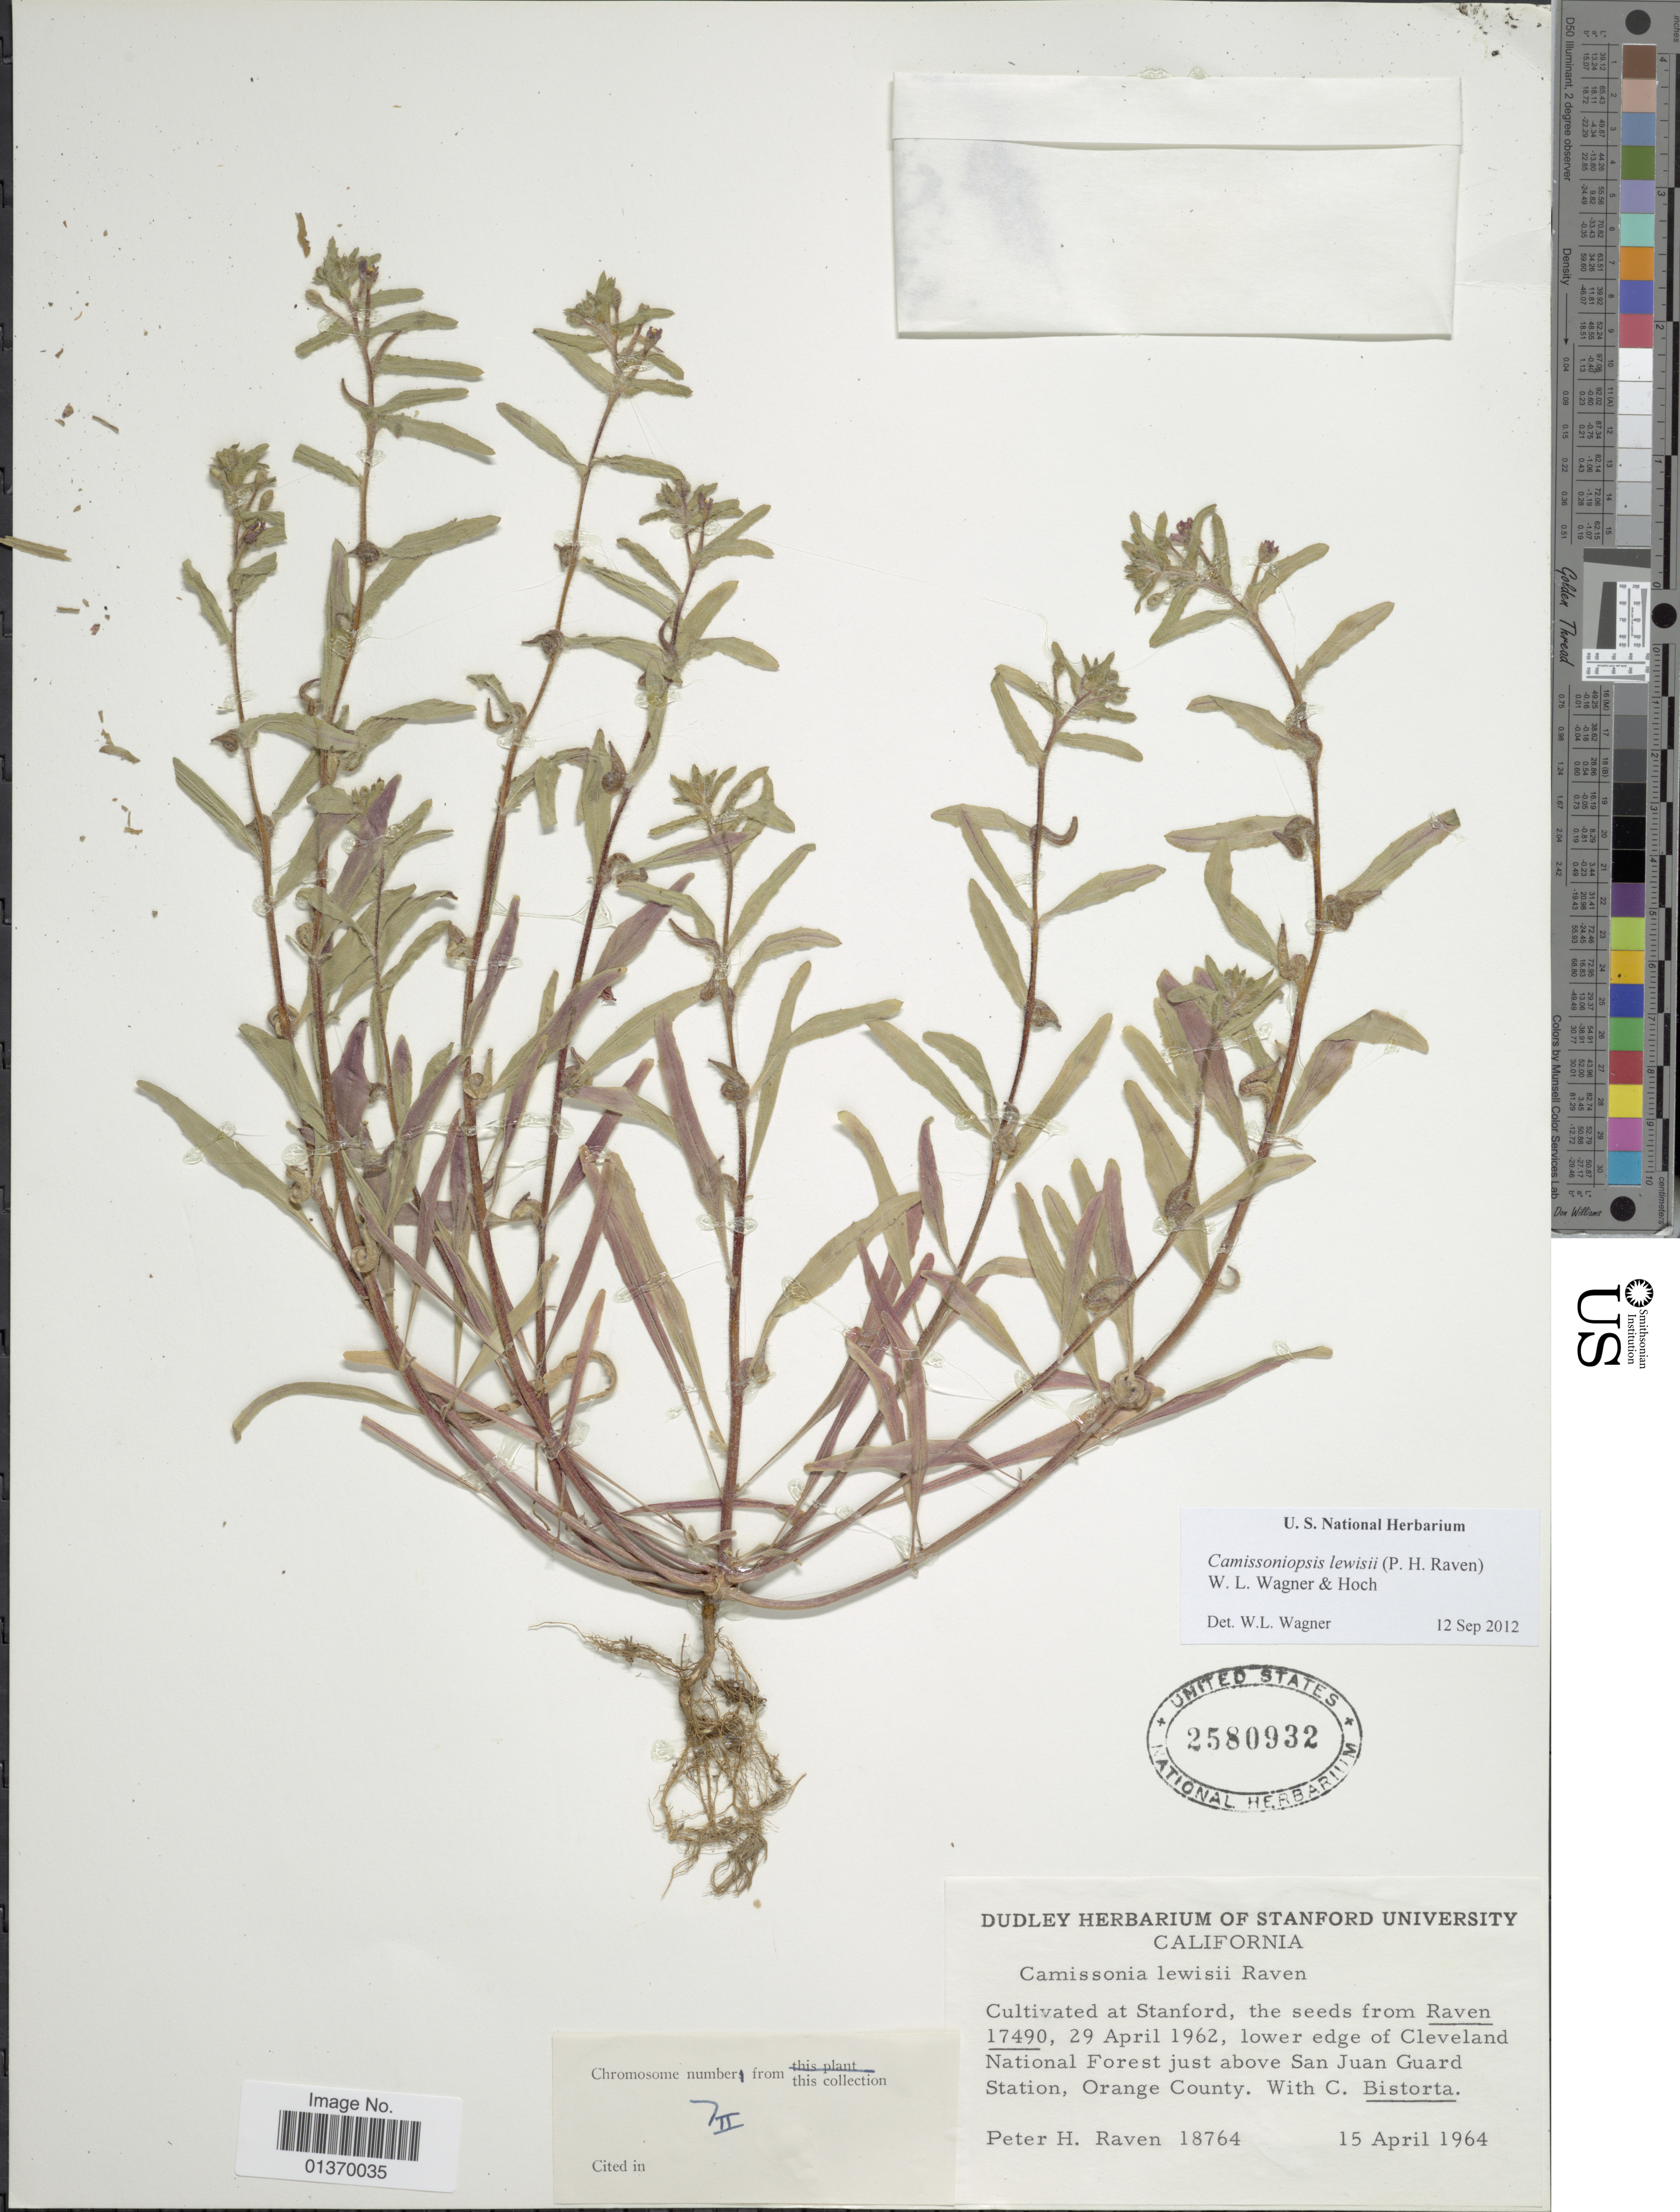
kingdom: Plantae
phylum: Tracheophyta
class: Magnoliopsida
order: Myrtales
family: Onagraceae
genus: Camissoniopsis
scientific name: Camissoniopsis lewisii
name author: (P.H. Raven) W.L. Wagner & Hoch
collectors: P. H. Raven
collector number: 18764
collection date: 1964-04-15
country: United States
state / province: California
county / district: Santa Clara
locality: Stanford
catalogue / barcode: US 2580932